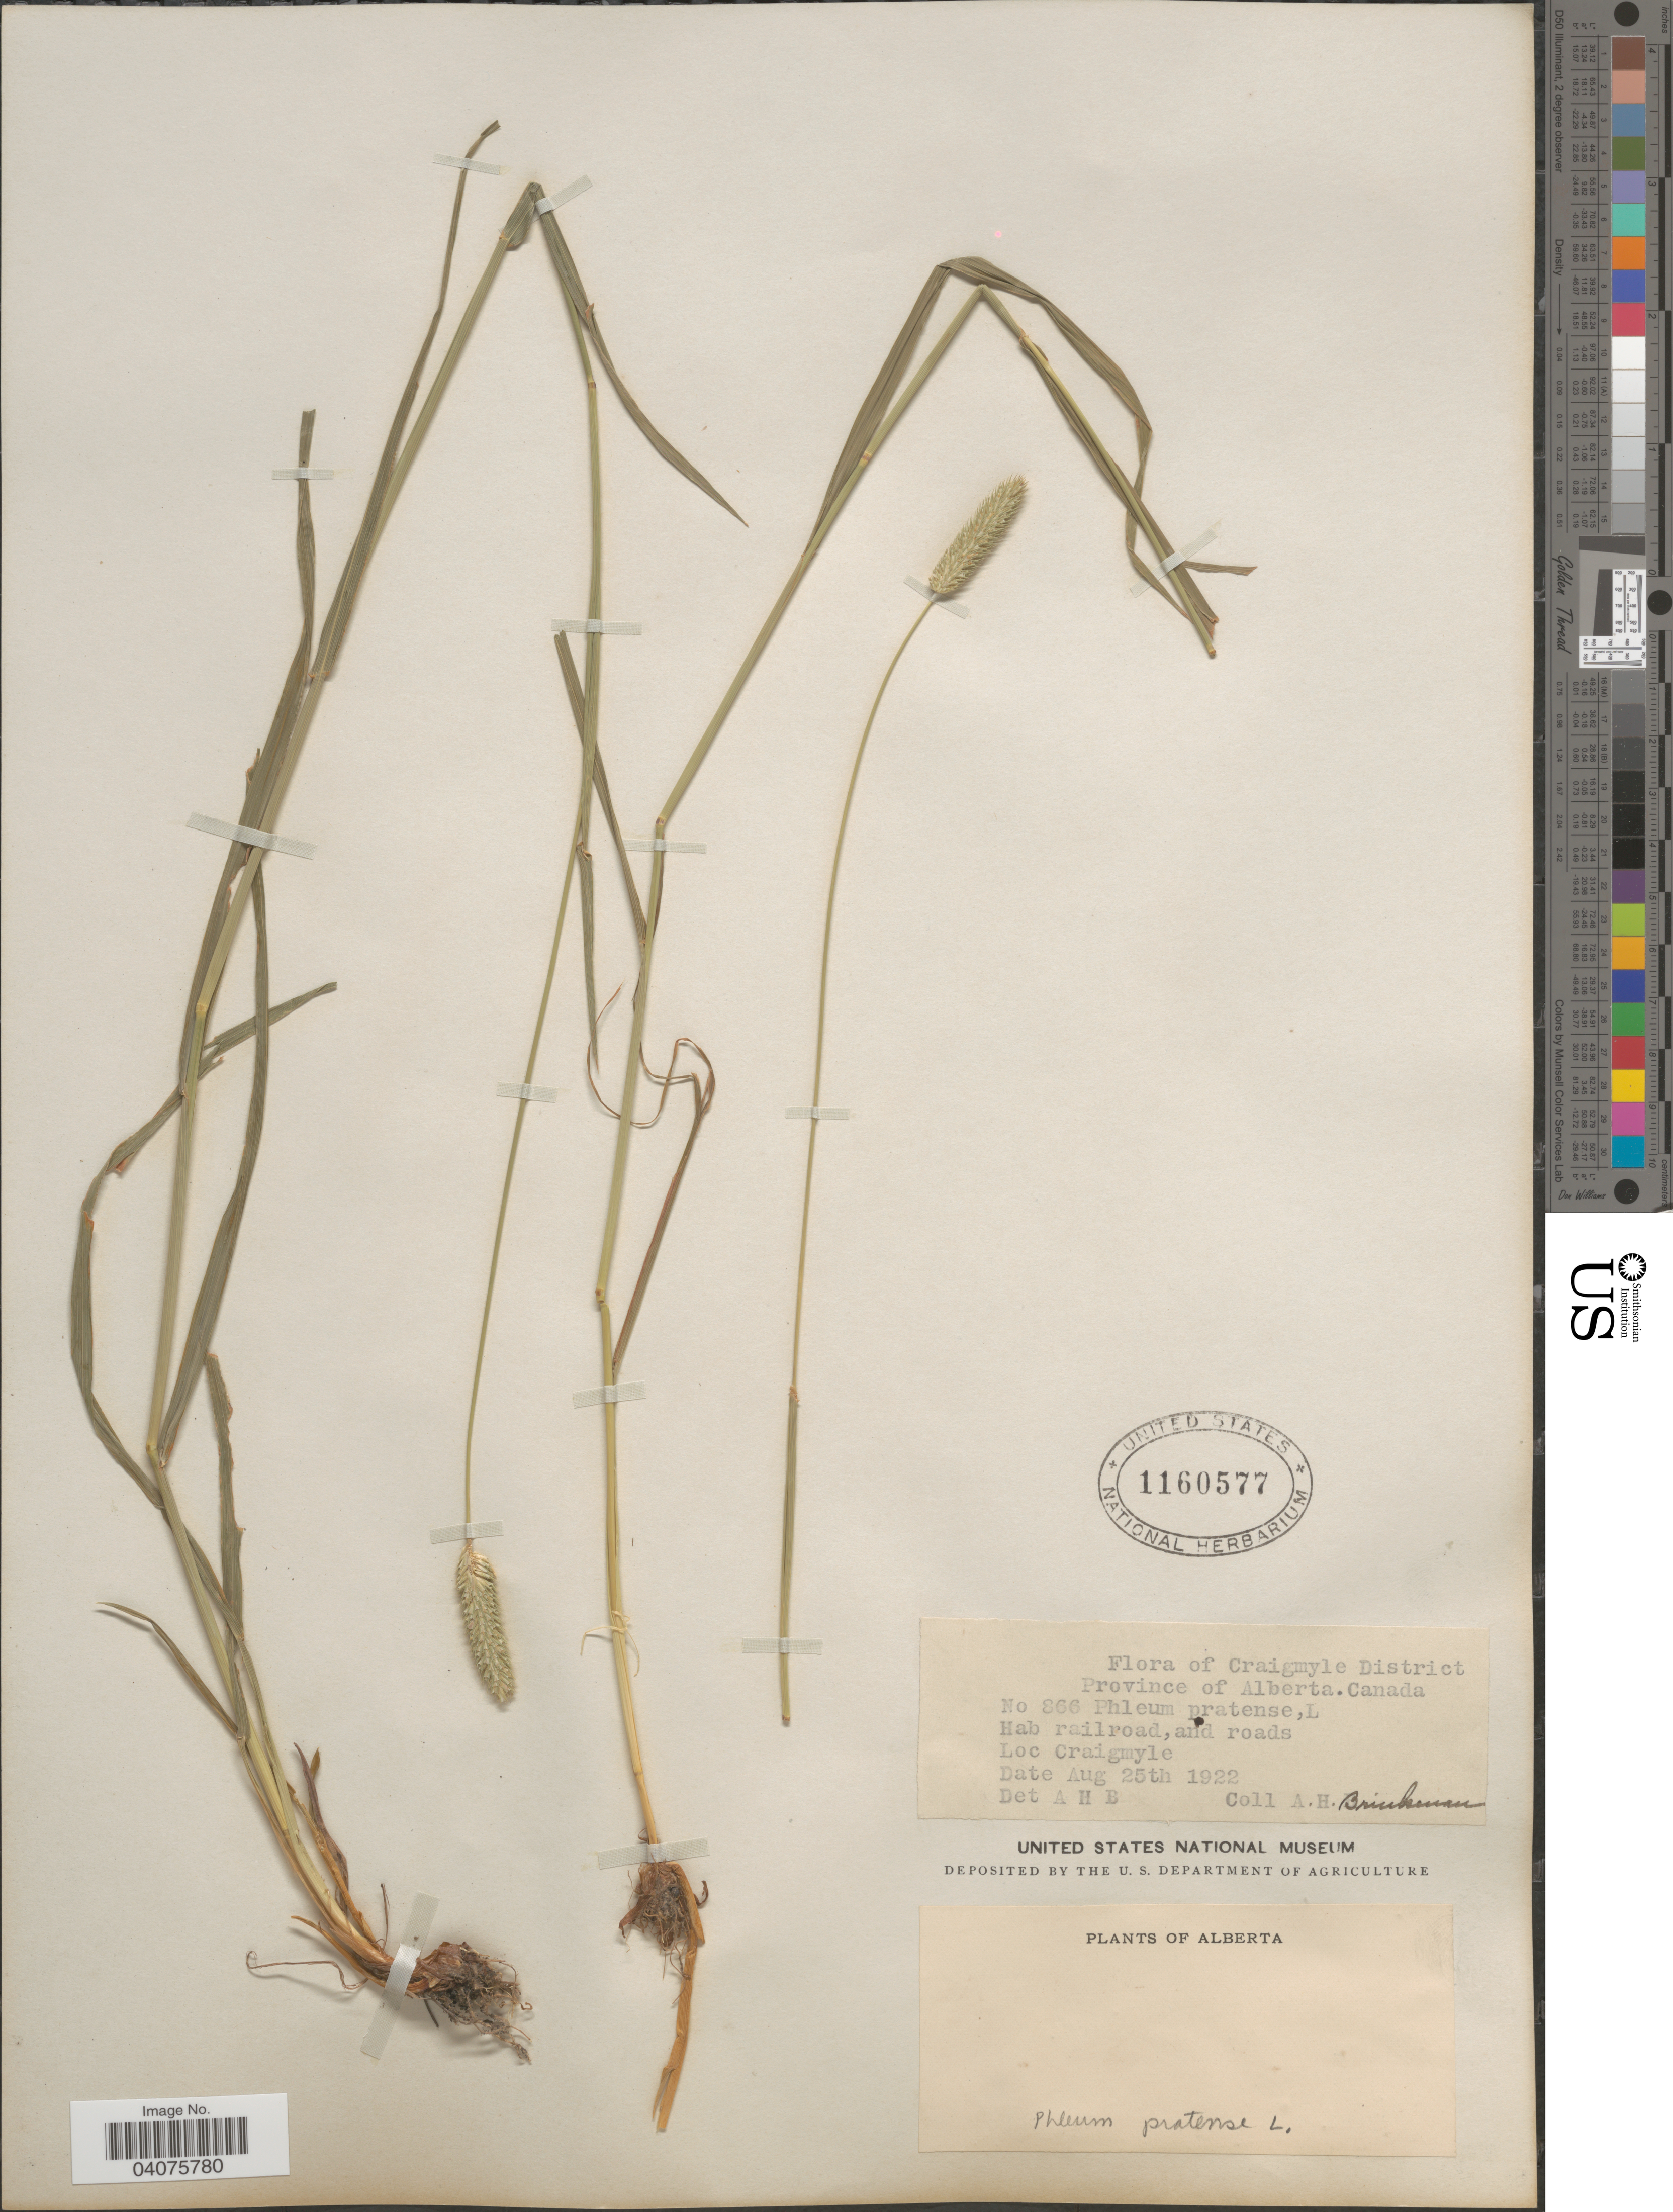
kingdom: Plantae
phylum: Tracheophyta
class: Liliopsida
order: Poales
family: Poaceae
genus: Phleum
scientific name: Phleum pratense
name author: L.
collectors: A. Brinkman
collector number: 866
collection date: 1922-08-25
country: Canada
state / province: Alberta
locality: Craigmyle District. Craigmyle.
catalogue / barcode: US 1160577